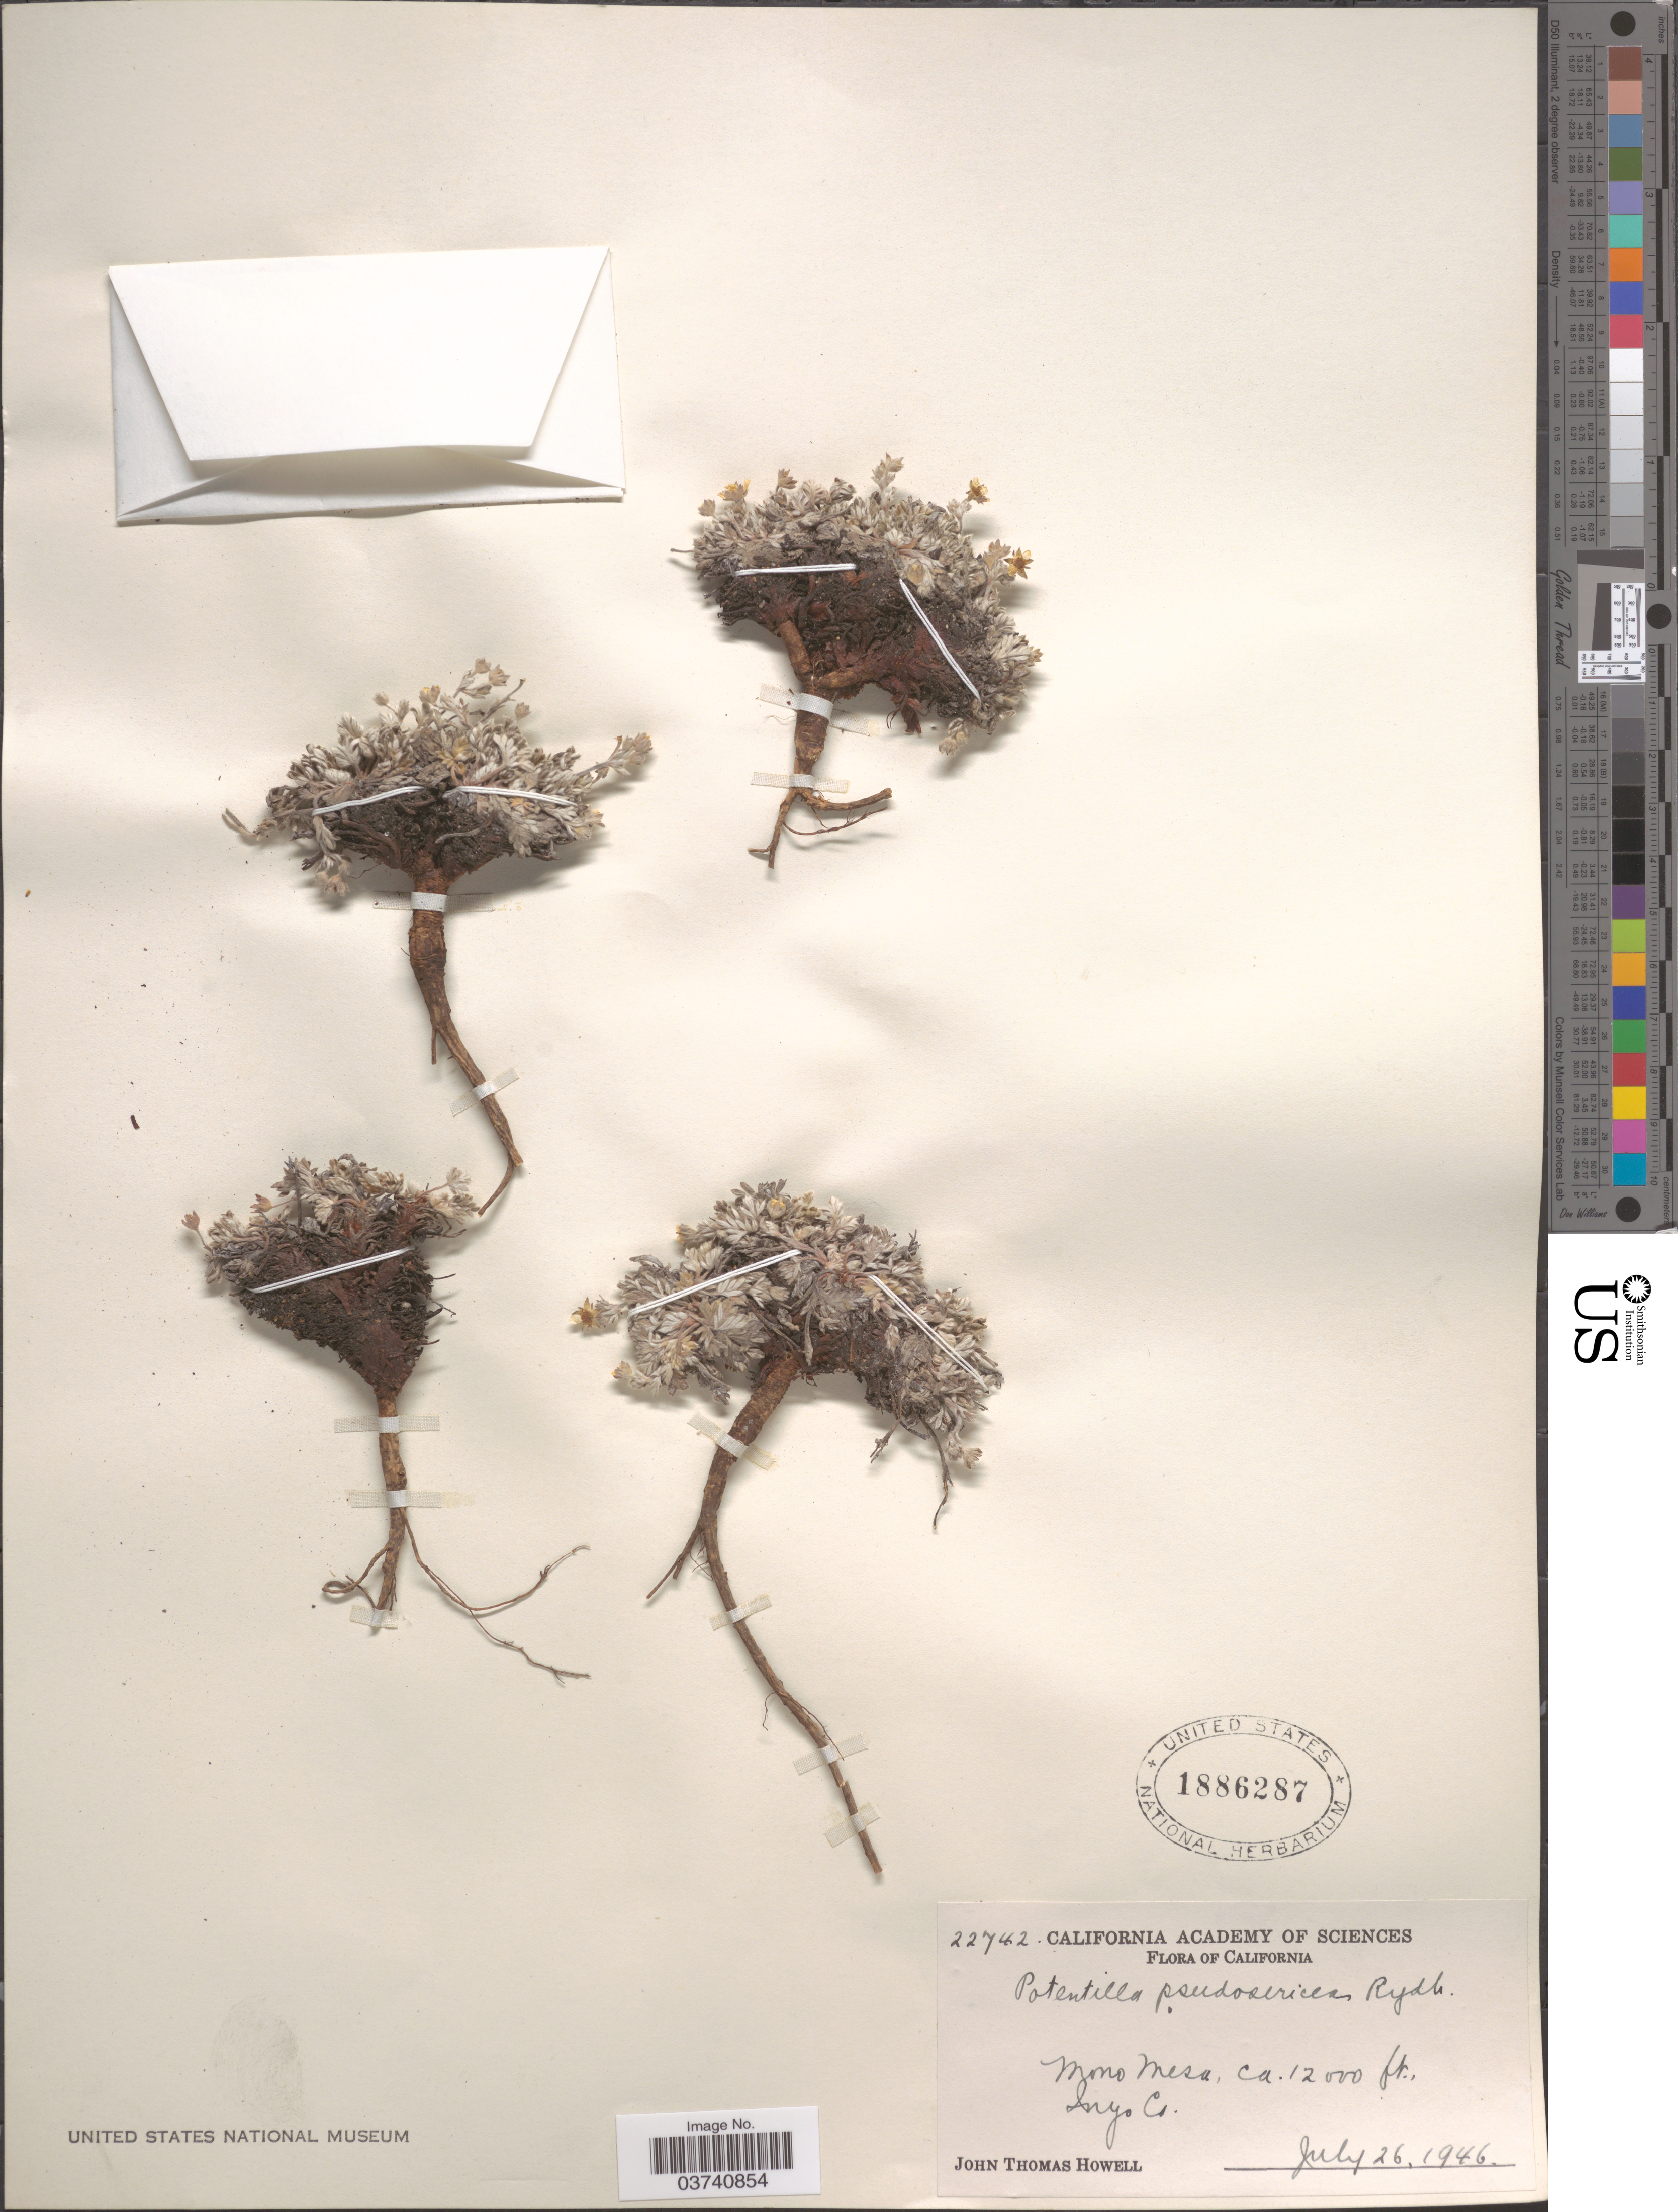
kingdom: Plantae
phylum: Tracheophyta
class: Magnoliopsida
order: Rosales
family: Rosaceae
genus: Potentilla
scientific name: Potentilla pseudosericea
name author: Rydb.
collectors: J. T. Howell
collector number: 22742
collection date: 1946-07-26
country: United States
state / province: California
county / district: Inyo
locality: Mono Mesa, Inyo Co.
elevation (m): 3658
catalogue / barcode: US 1886287